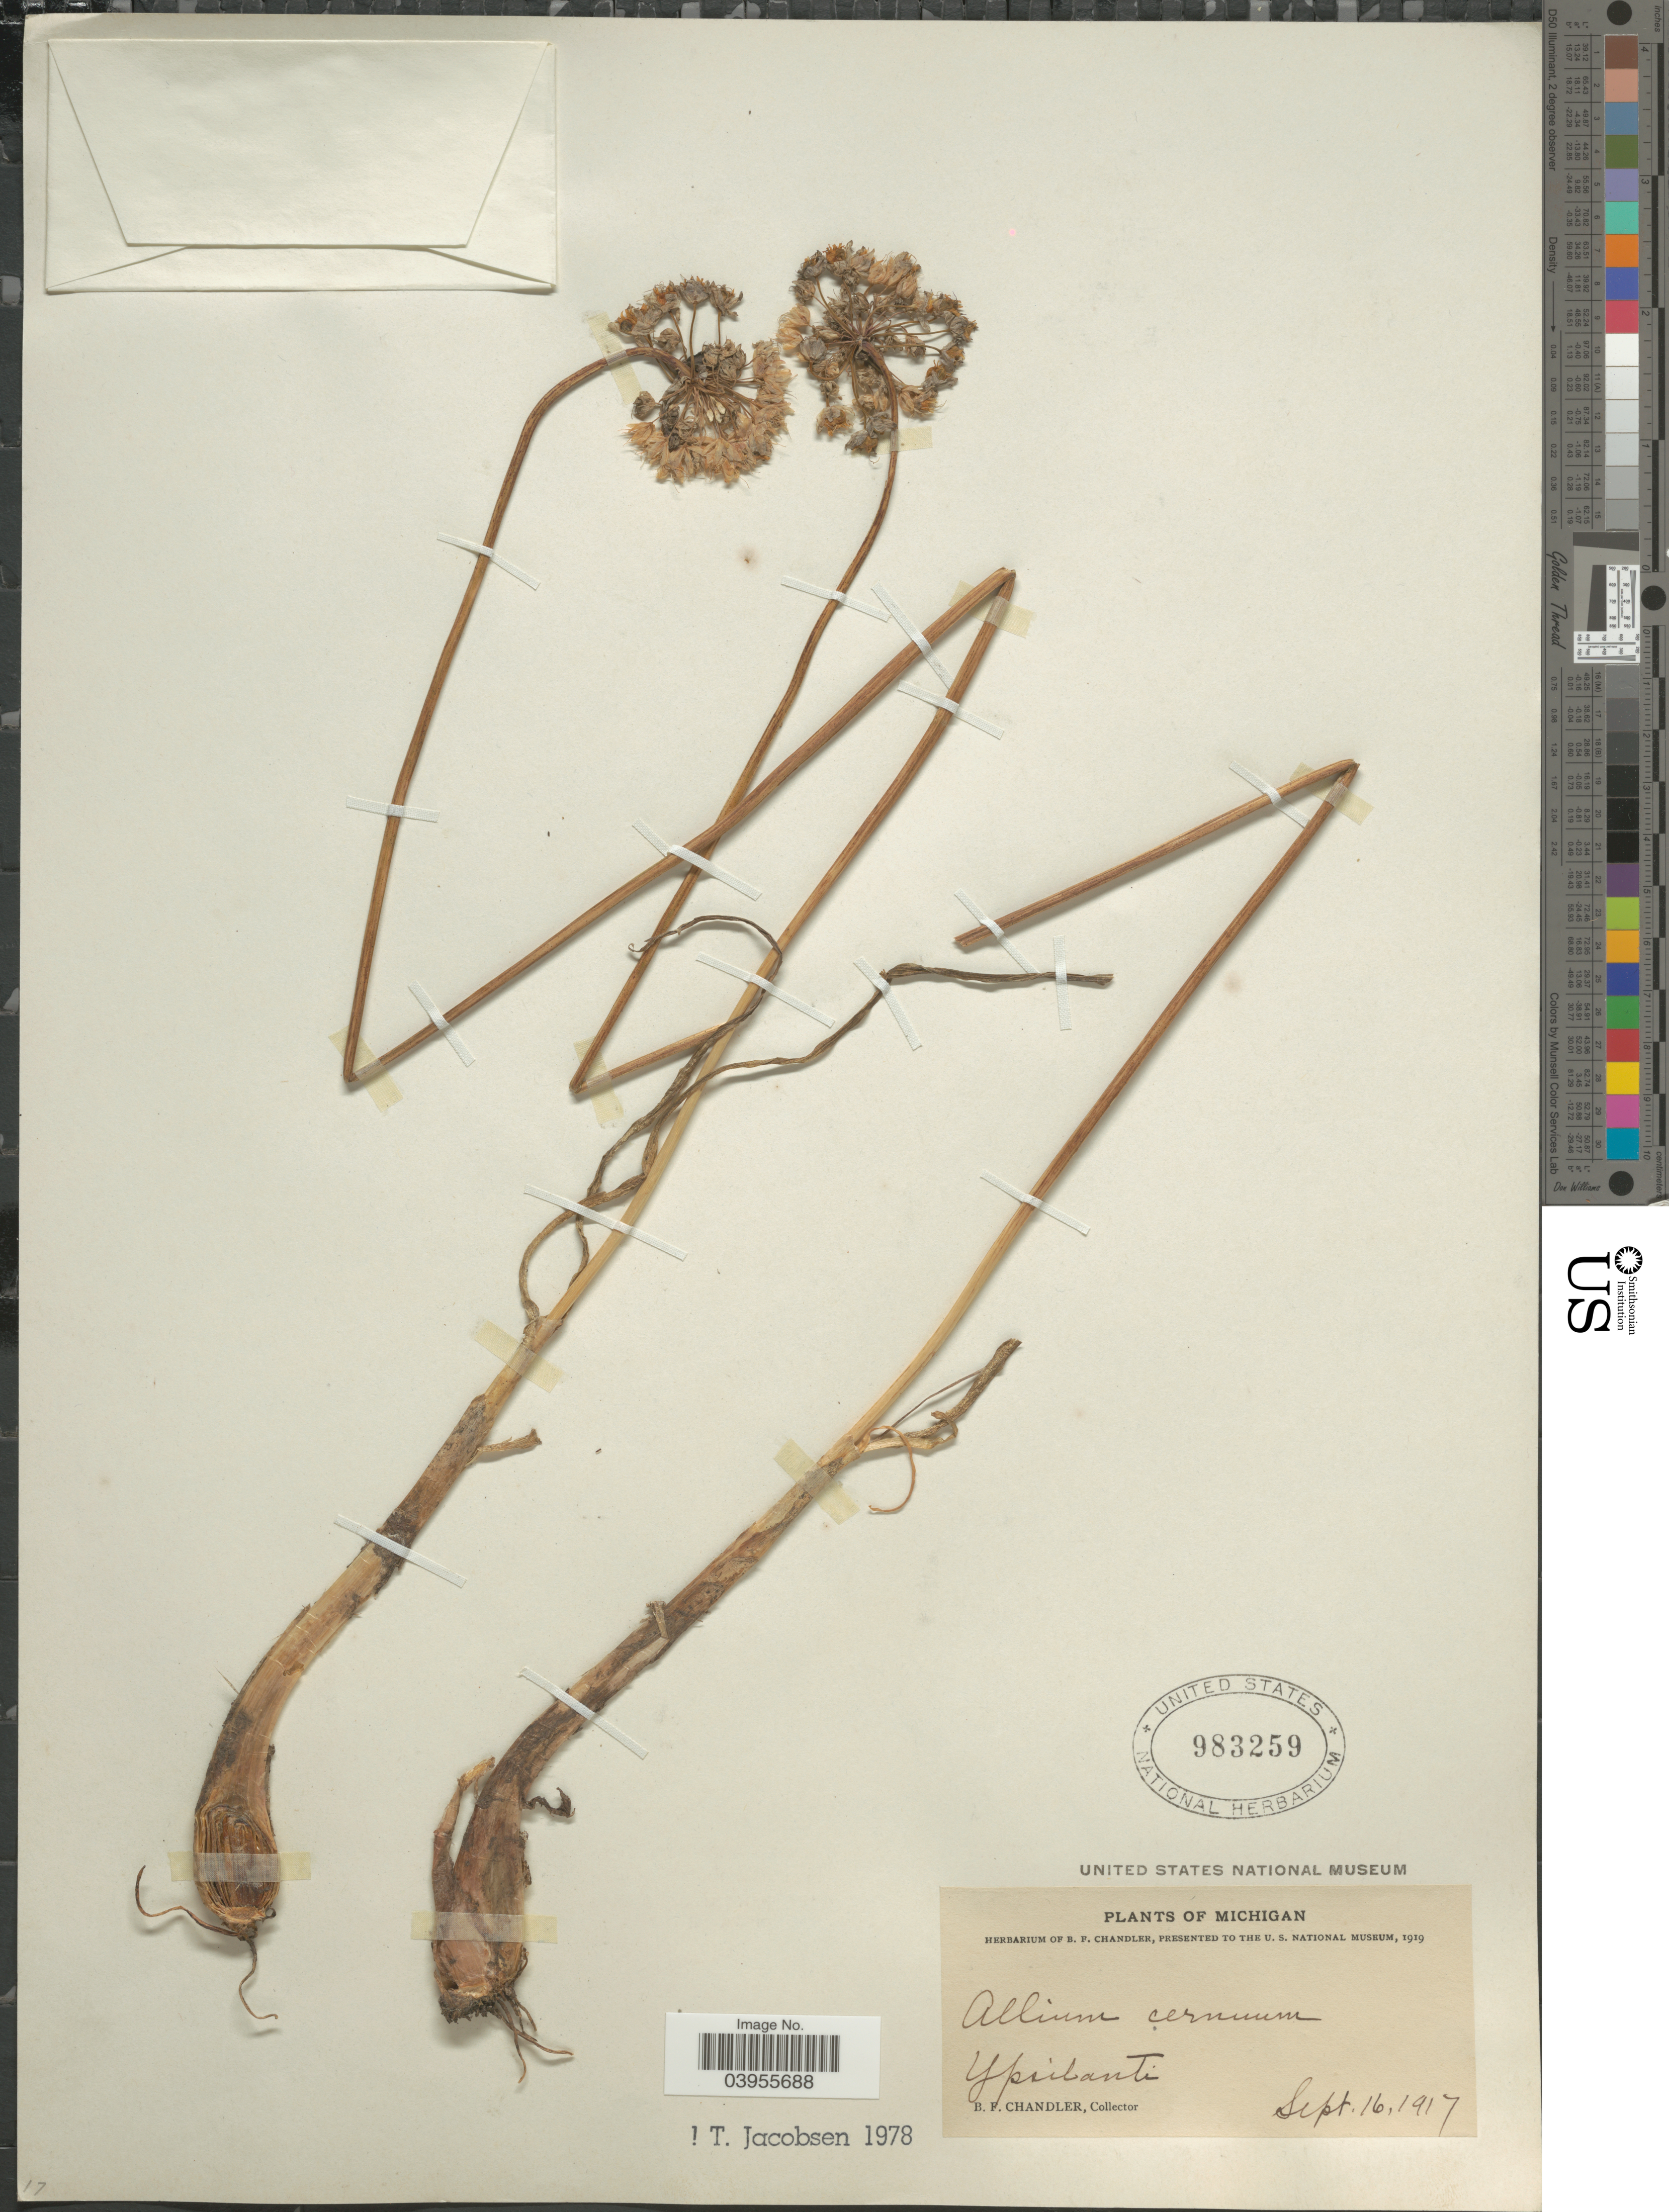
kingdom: Plantae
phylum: Tracheophyta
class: Liliopsida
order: Asparagales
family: Amaryllidaceae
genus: Allium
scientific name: Allium cernuum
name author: Roth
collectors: B. F. Chandler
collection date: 1917-09-16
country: United States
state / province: Michigan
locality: Ypsilanti.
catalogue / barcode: US 983259